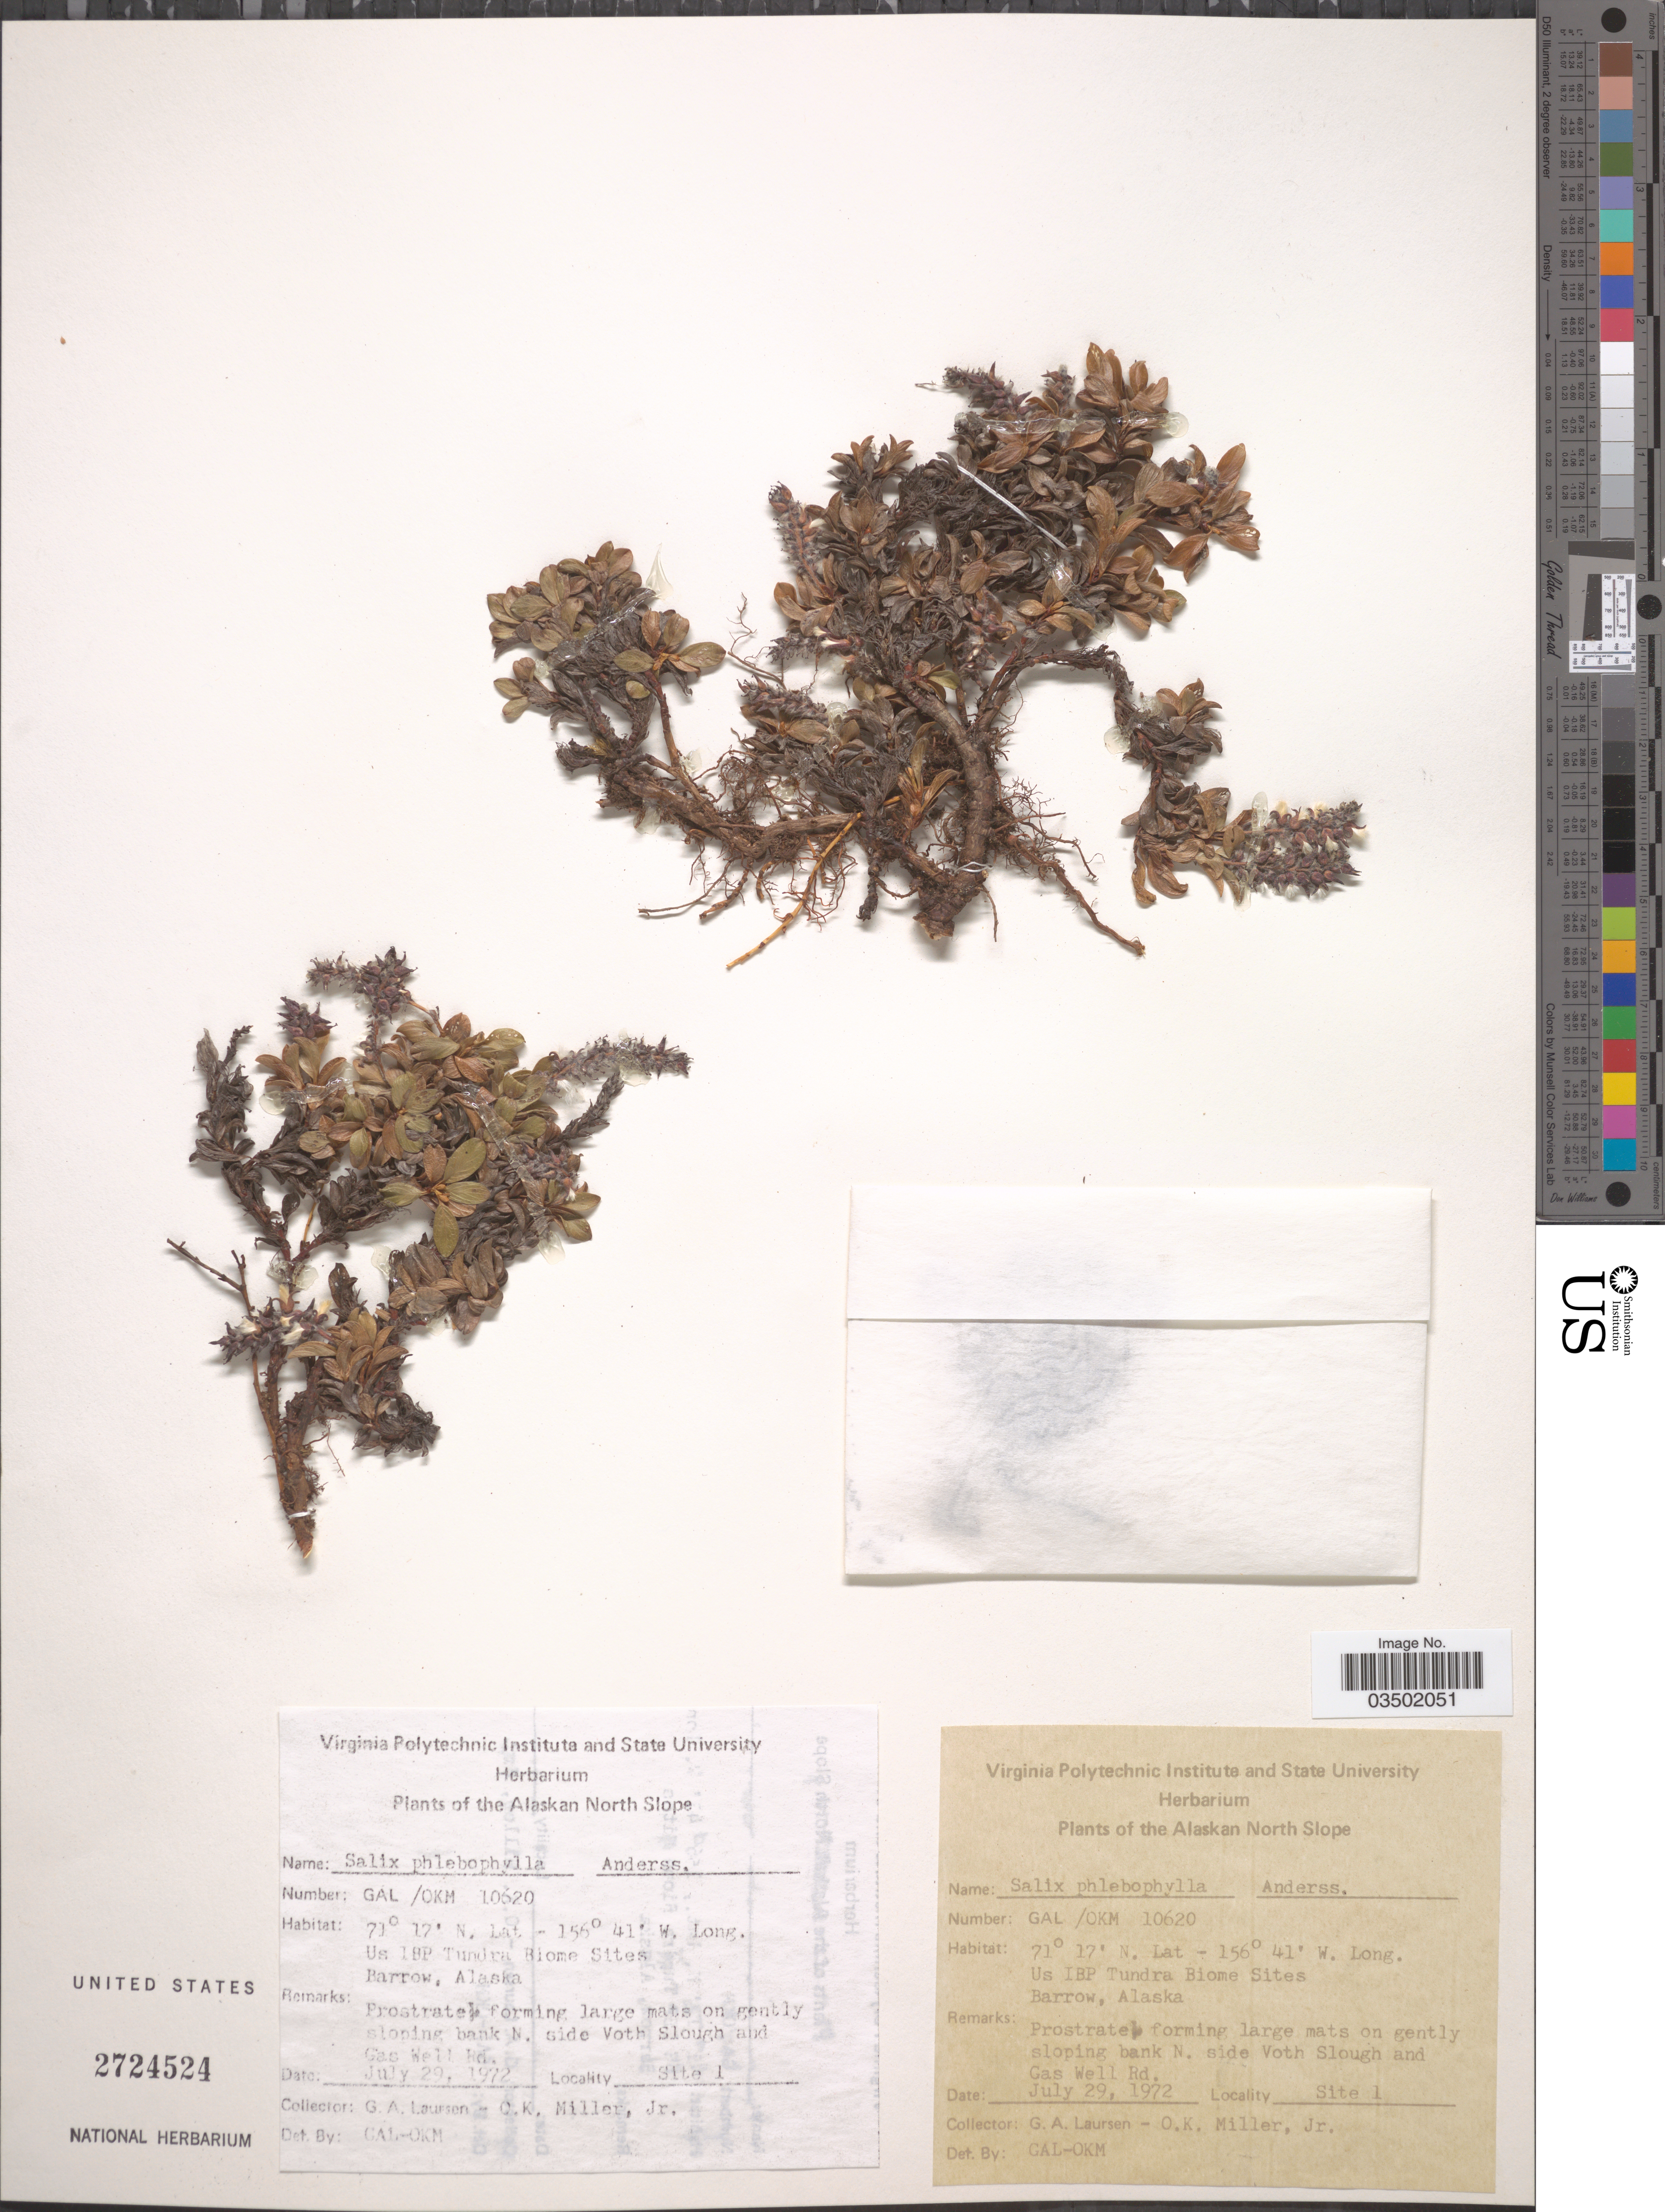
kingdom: Plantae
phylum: Tracheophyta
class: Magnoliopsida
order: Malpighiales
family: Salicaceae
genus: Salix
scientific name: Salix phlebophylla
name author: Andersson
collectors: G. Laursen & O. Miller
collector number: GAL / OKM 10620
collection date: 1972-07-29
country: United States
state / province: Alaska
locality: Alaskan North Slope. Us IBP Tundra Biome Sites Barrow. Sloping bank N. side Voth Slough and Gas Well Rd. Site 1.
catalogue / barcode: US 2724524